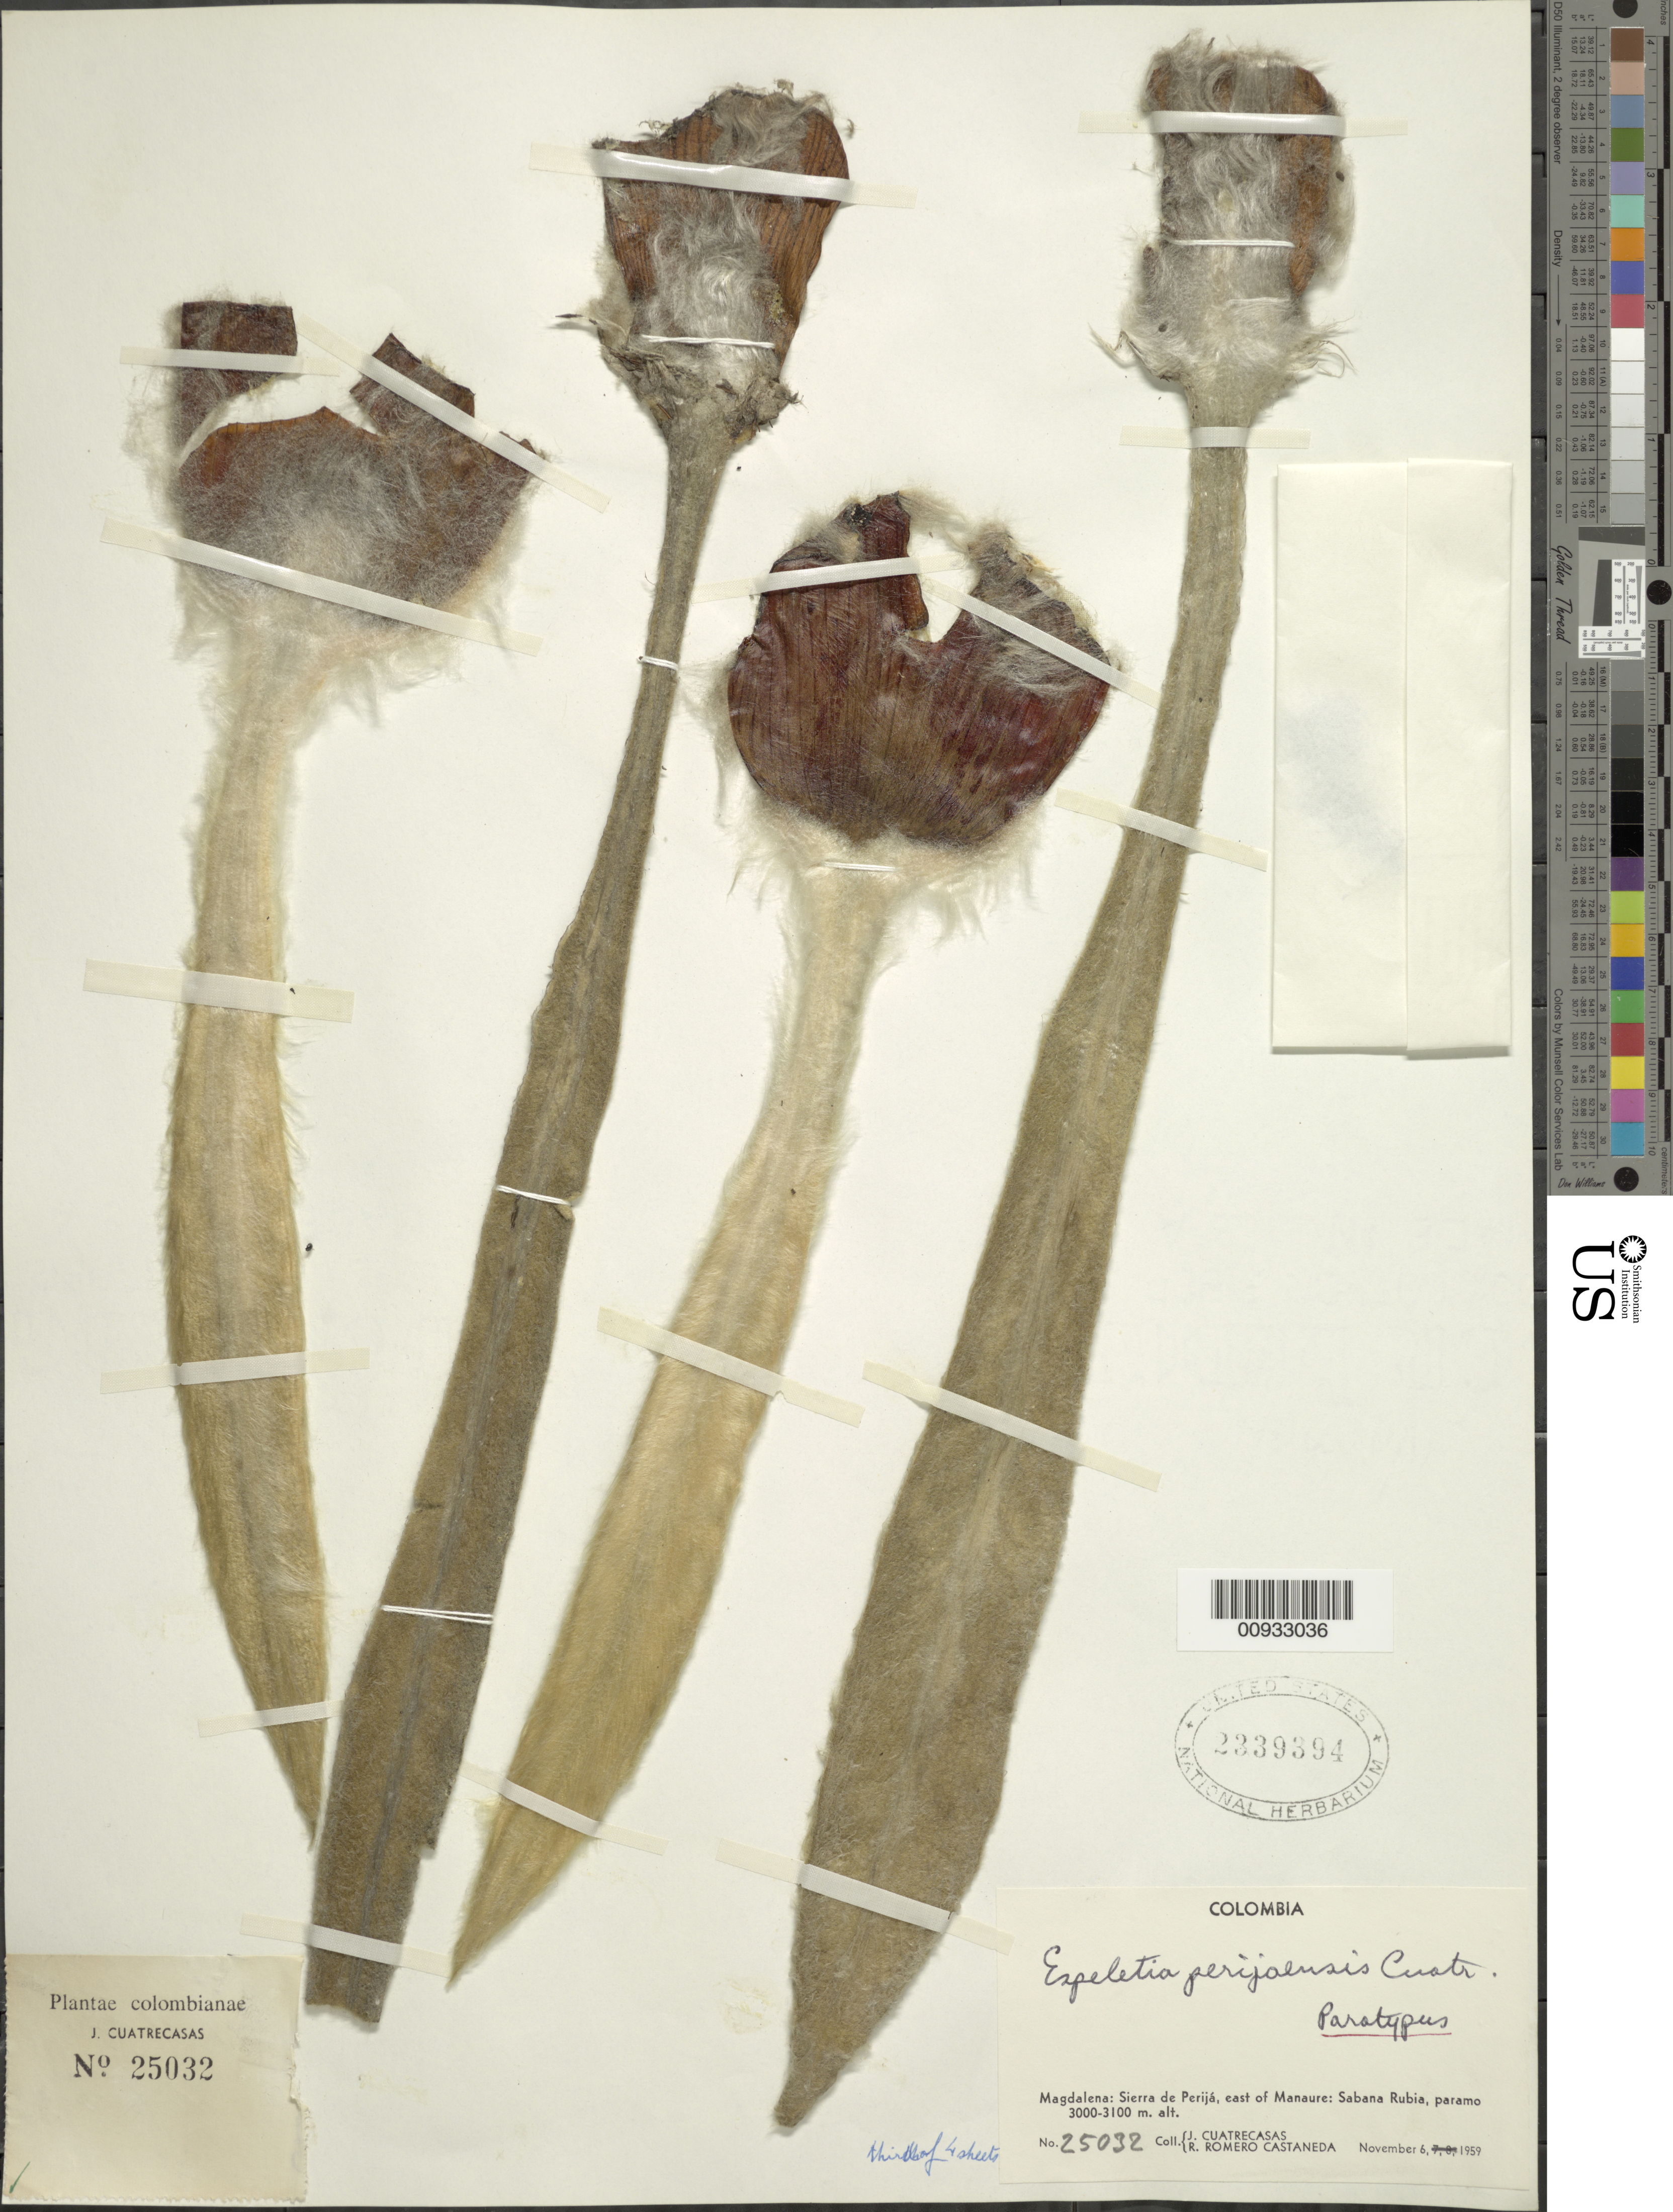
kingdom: Plantae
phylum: Tracheophyta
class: Magnoliopsida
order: Asterales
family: Asteraceae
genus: Espeletia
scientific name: Espeletia perijaensis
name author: Cuatrec.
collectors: J. Cuatrecasas & R. Romero Castañeda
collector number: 25032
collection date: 1959-11-06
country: Colombia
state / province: Magdalena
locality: Sierra de Perija, east of Manaure, Sabana Rubia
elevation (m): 3000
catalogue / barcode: US 2339394